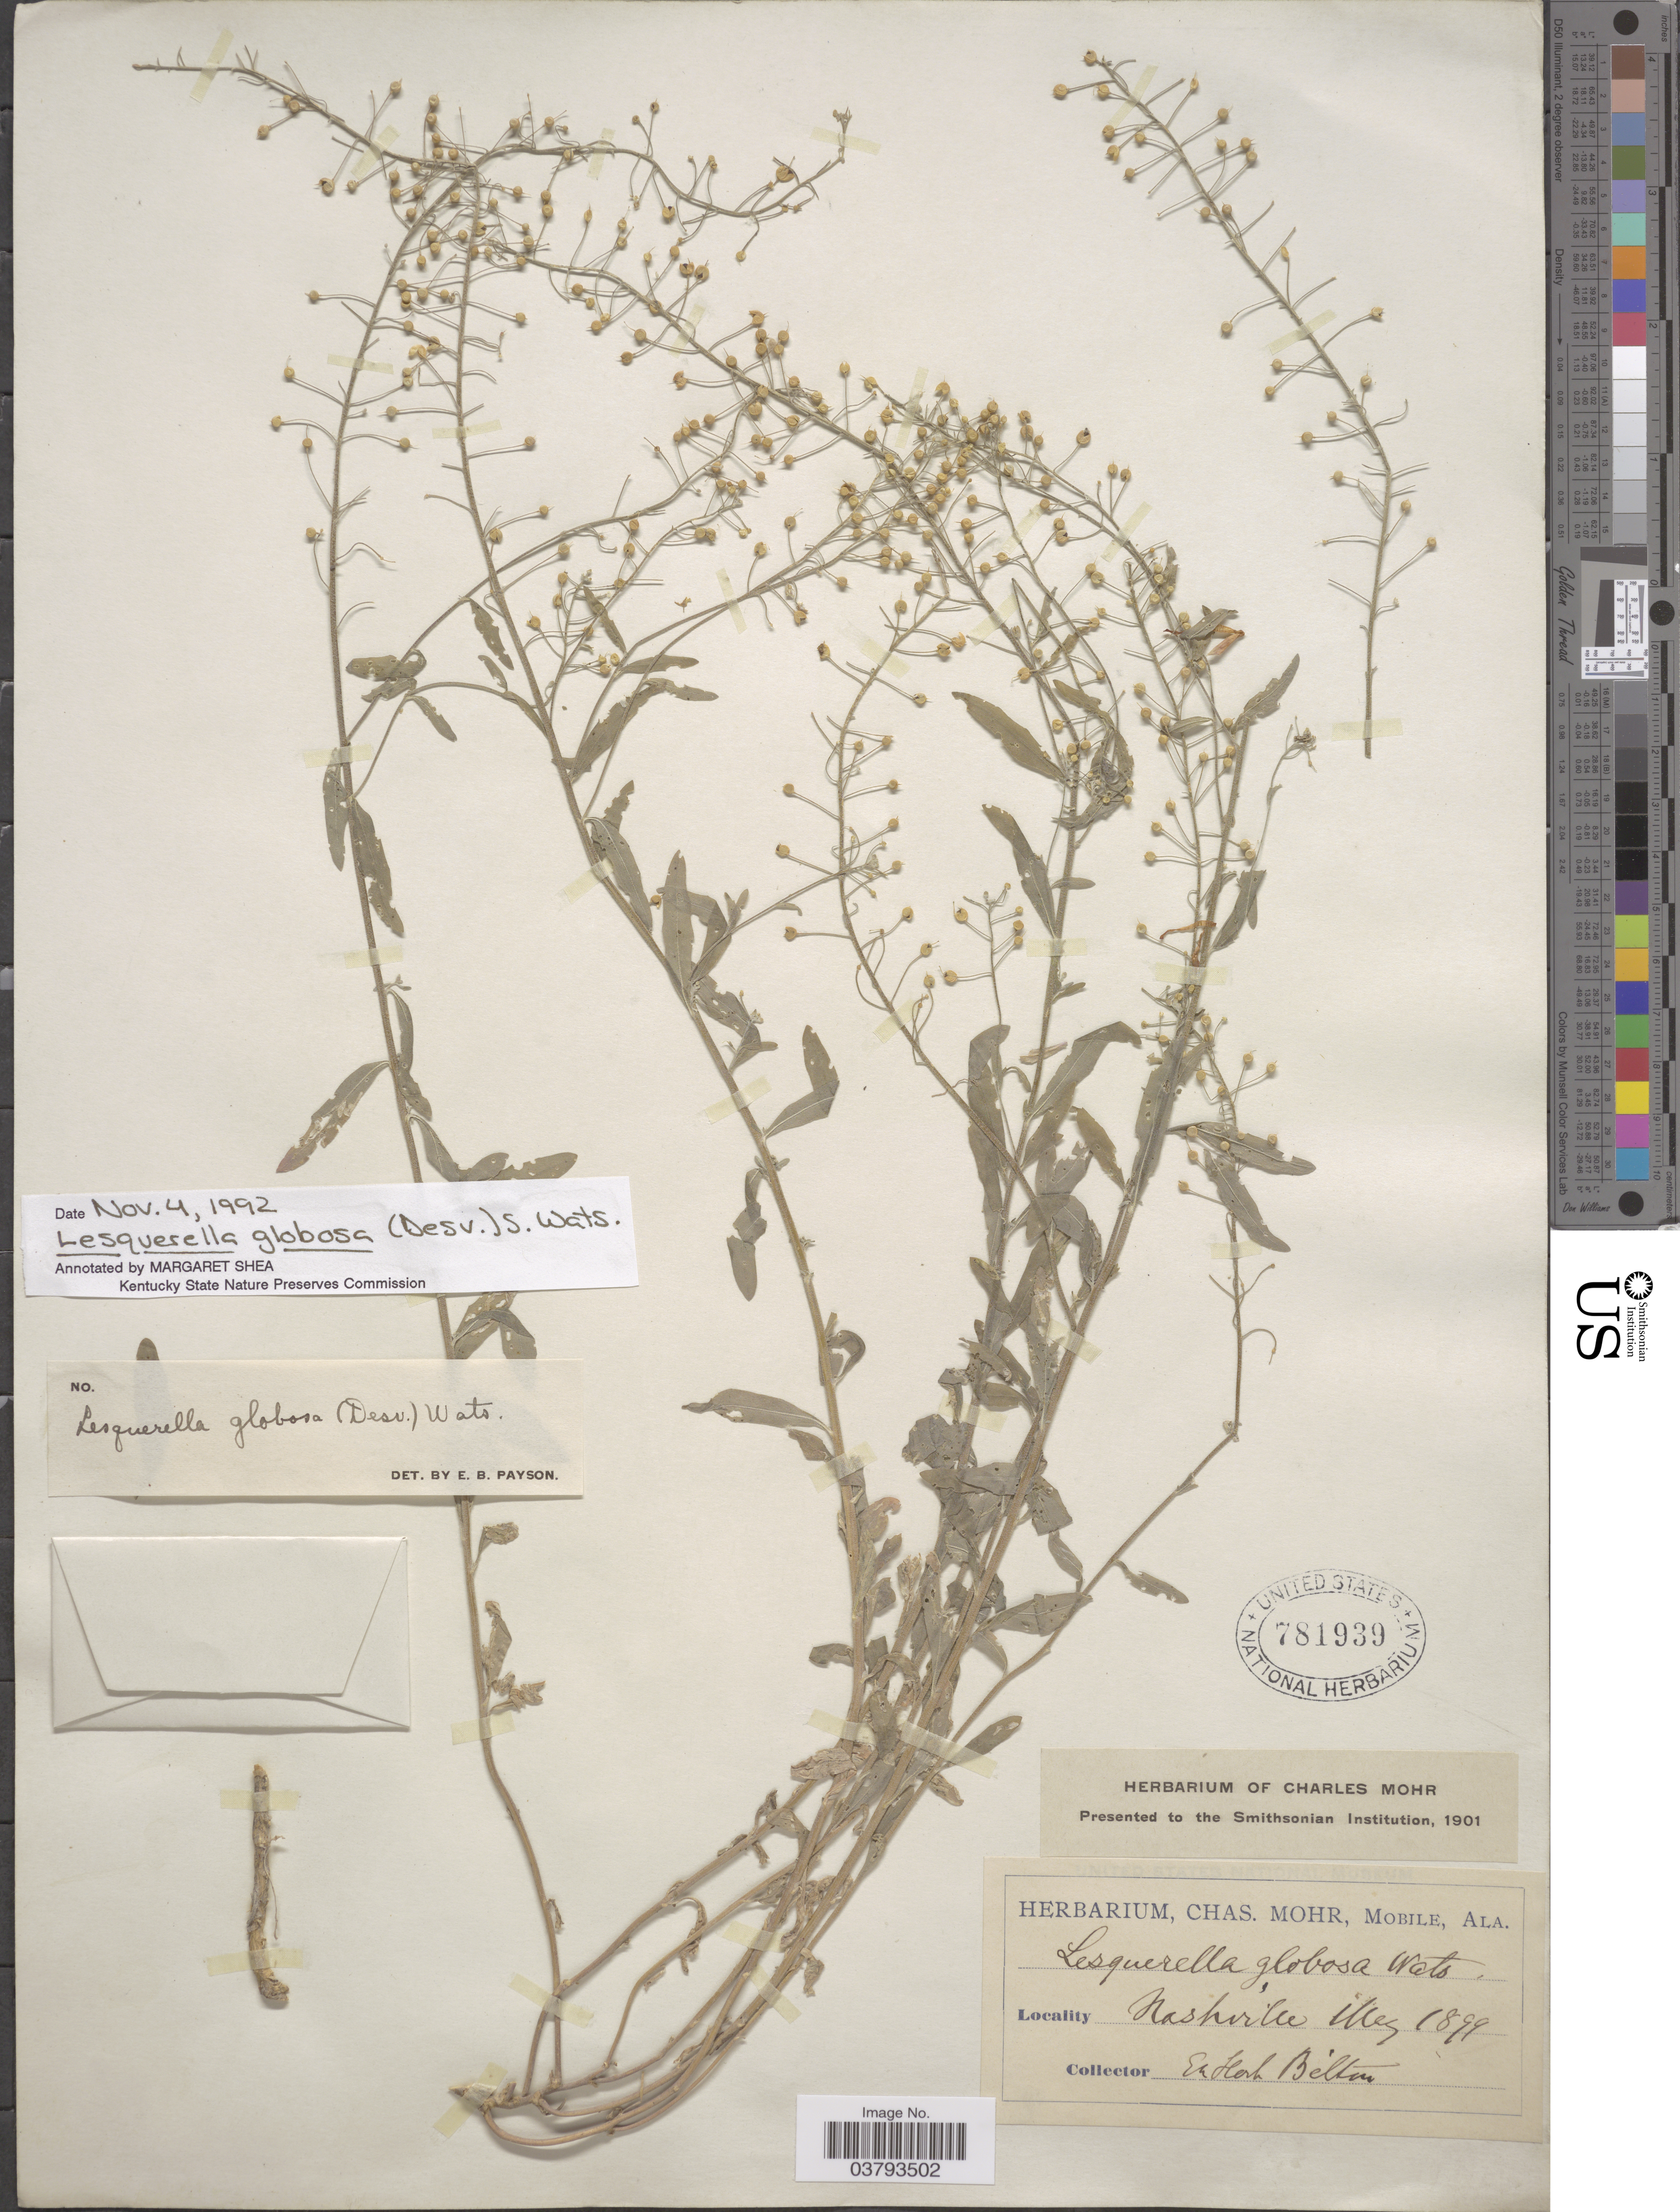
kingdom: Plantae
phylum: Tracheophyta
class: Magnoliopsida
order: Brassicales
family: Brassicaceae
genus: Lesquerella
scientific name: Lesquerella globosa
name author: (Desv.) S. Watson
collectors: ex herb. Belton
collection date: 1899-05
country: United States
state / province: Alabama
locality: Nashville.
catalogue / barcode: US 781939